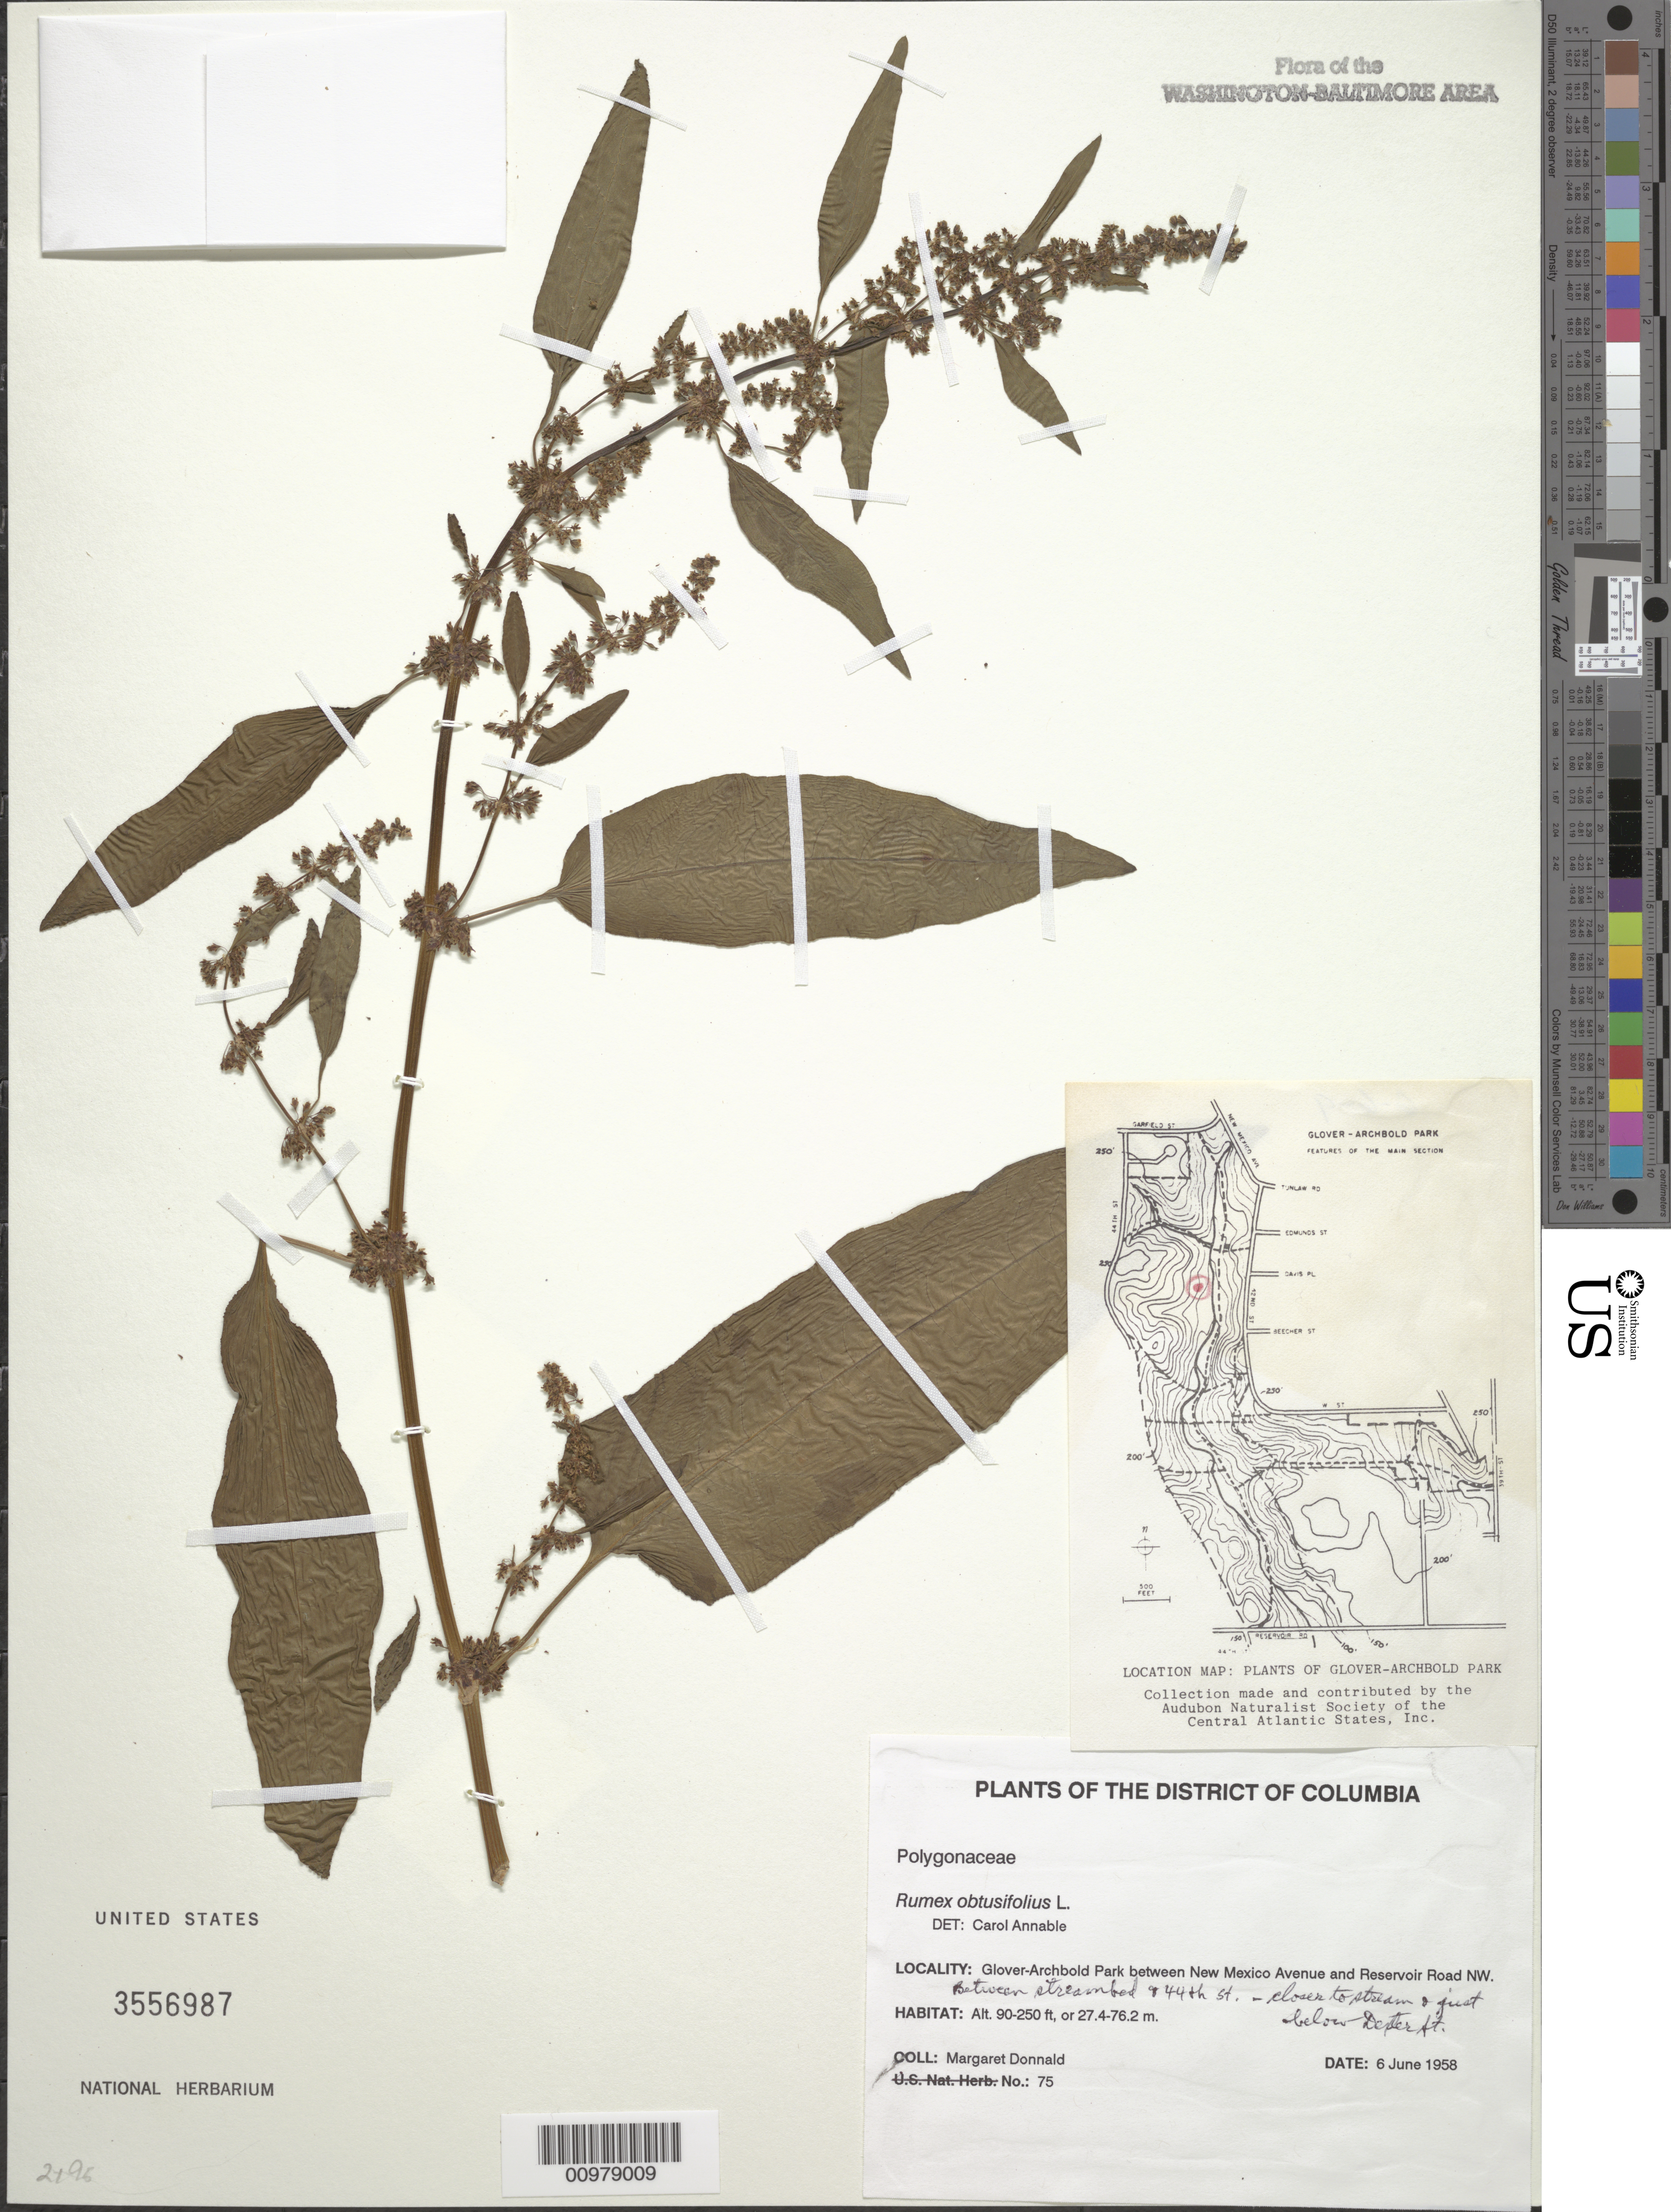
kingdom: Plantae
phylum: Tracheophyta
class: Magnoliopsida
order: Caryophyllales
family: Polygonaceae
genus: Rumex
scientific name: Rumex obtusifolius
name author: L.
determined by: Annable, C. R.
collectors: M. Donnald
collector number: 75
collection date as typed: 6 Jun 1958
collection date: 1958-06-06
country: United States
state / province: District of Columbia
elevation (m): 27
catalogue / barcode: US 3556987